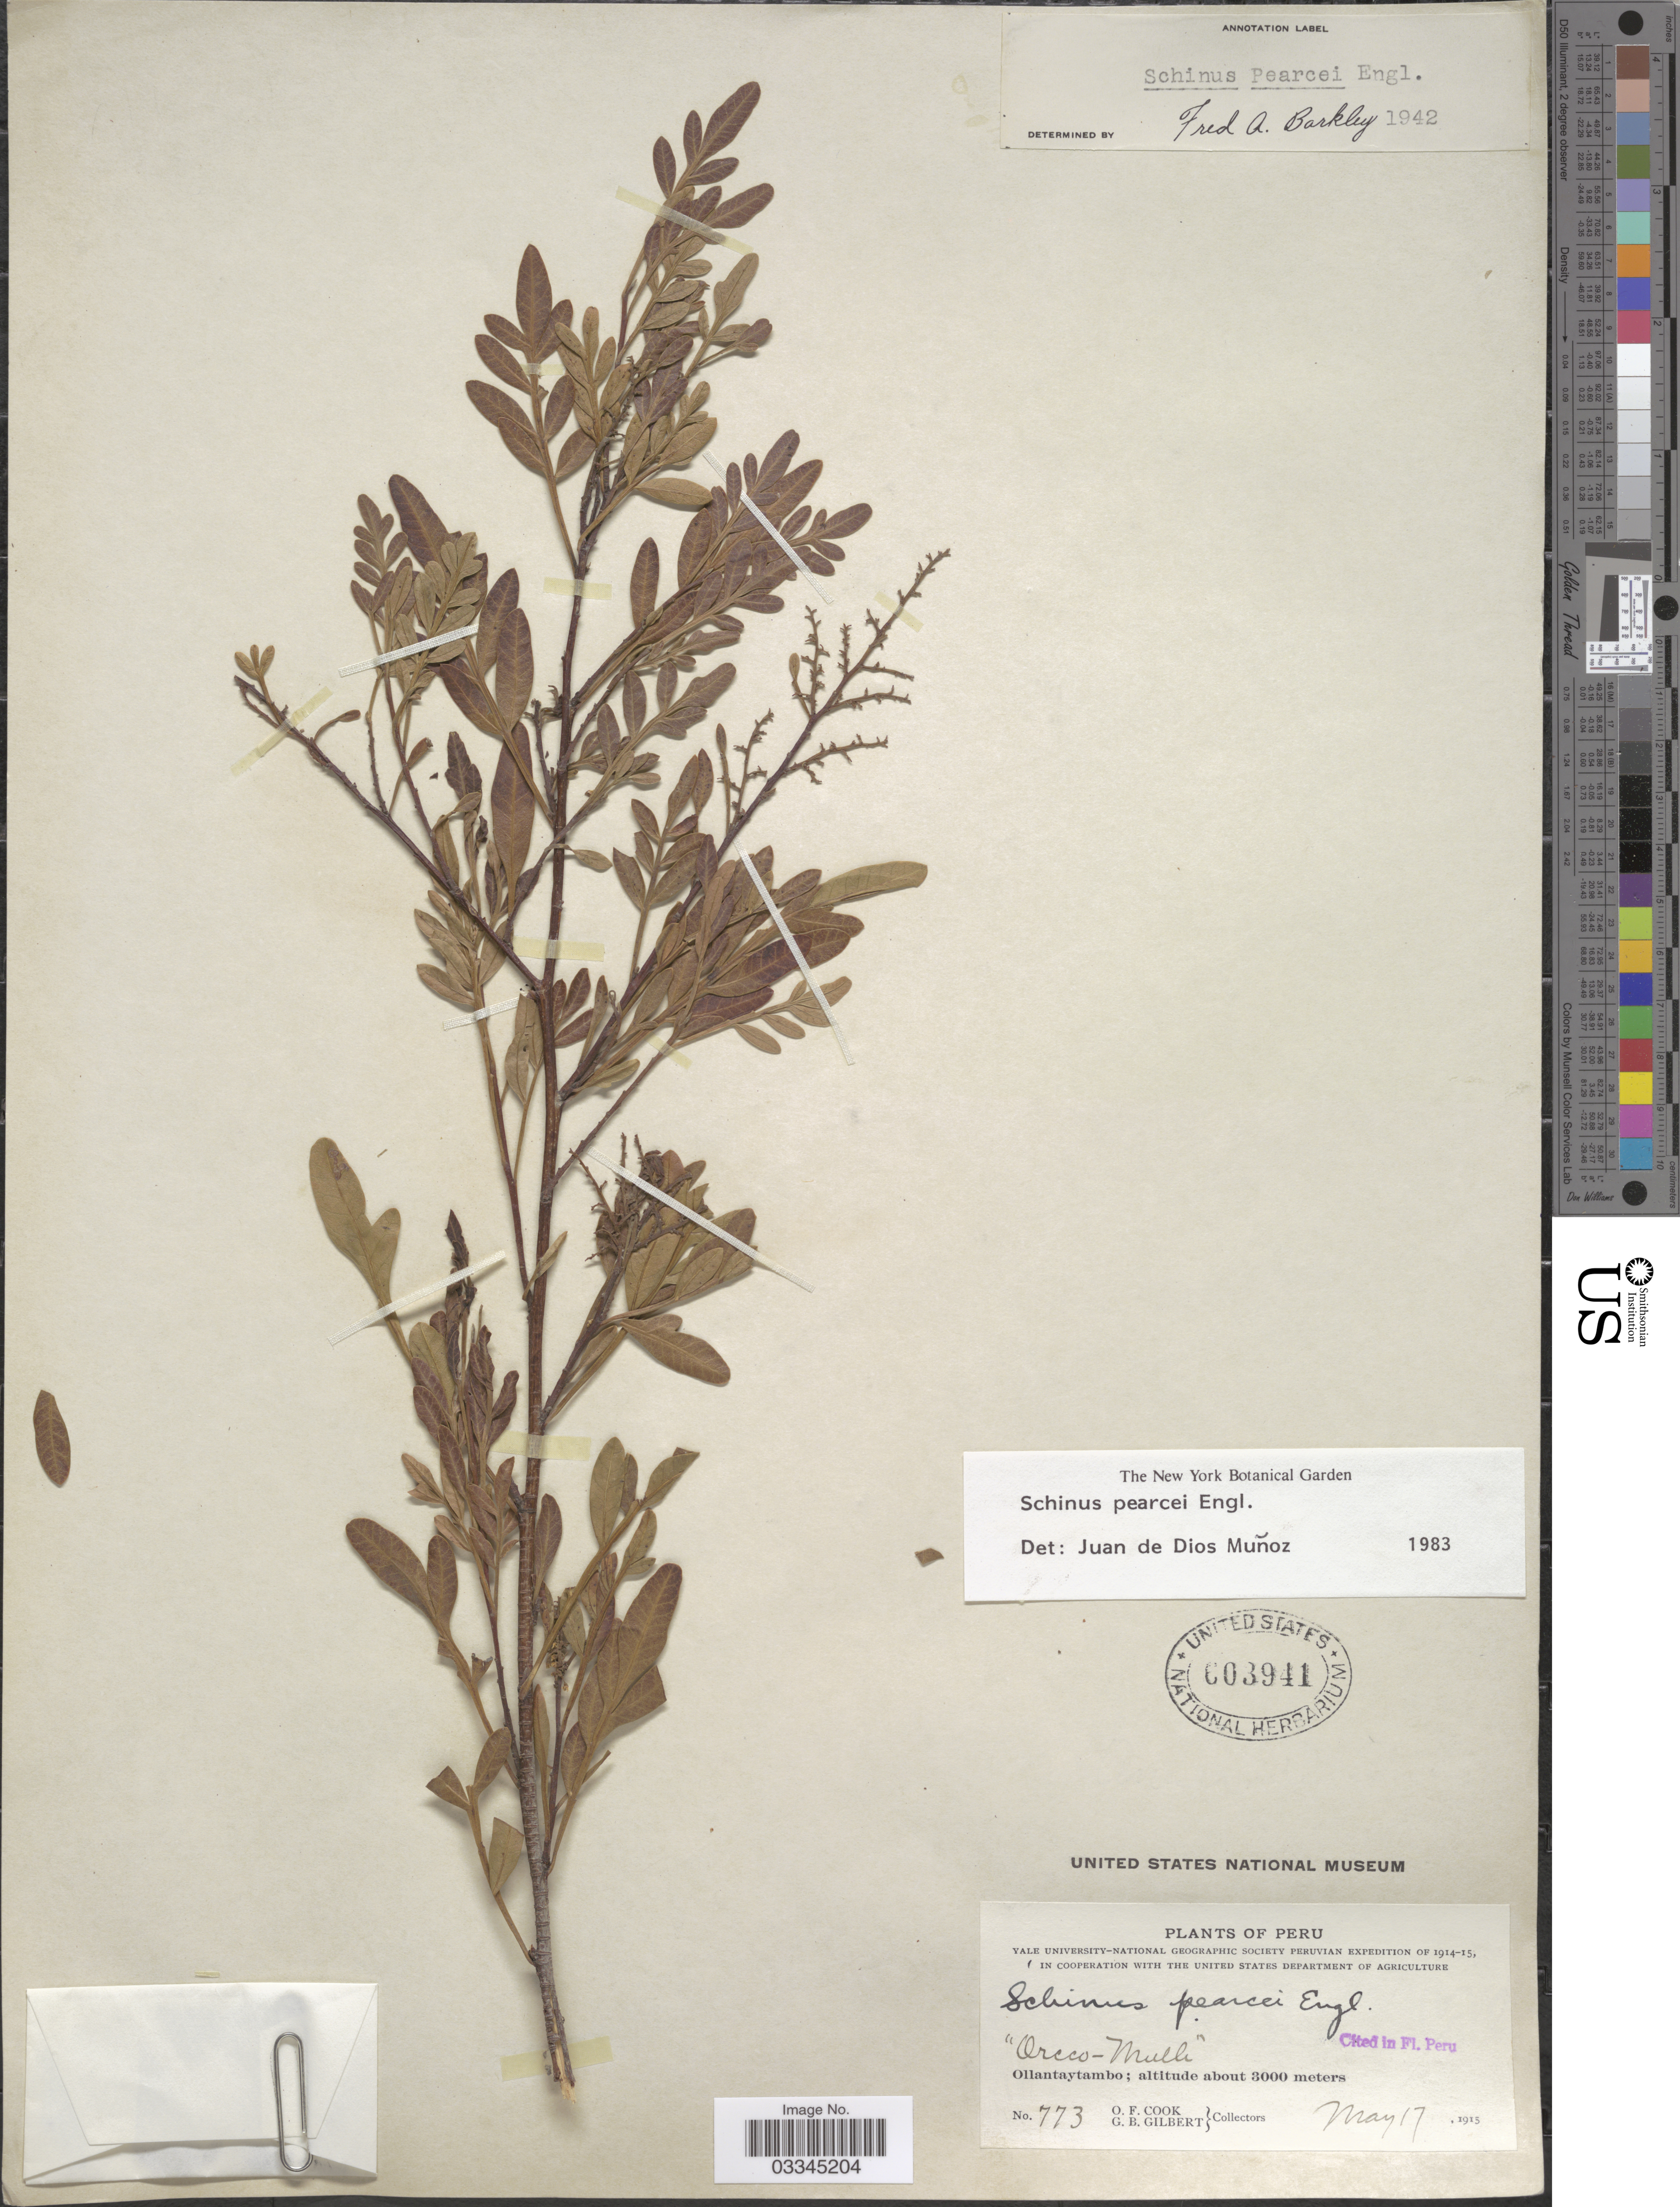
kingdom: Plantae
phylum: Tracheophyta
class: Magnoliopsida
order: Sapindales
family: Anacardiaceae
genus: Schinus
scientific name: Schinus pearcei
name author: Engl.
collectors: O. F. Cook & G. B. Gilbert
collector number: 773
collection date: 1915-05-17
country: Peru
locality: Ollantaytambo.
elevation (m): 3000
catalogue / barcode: US 603941